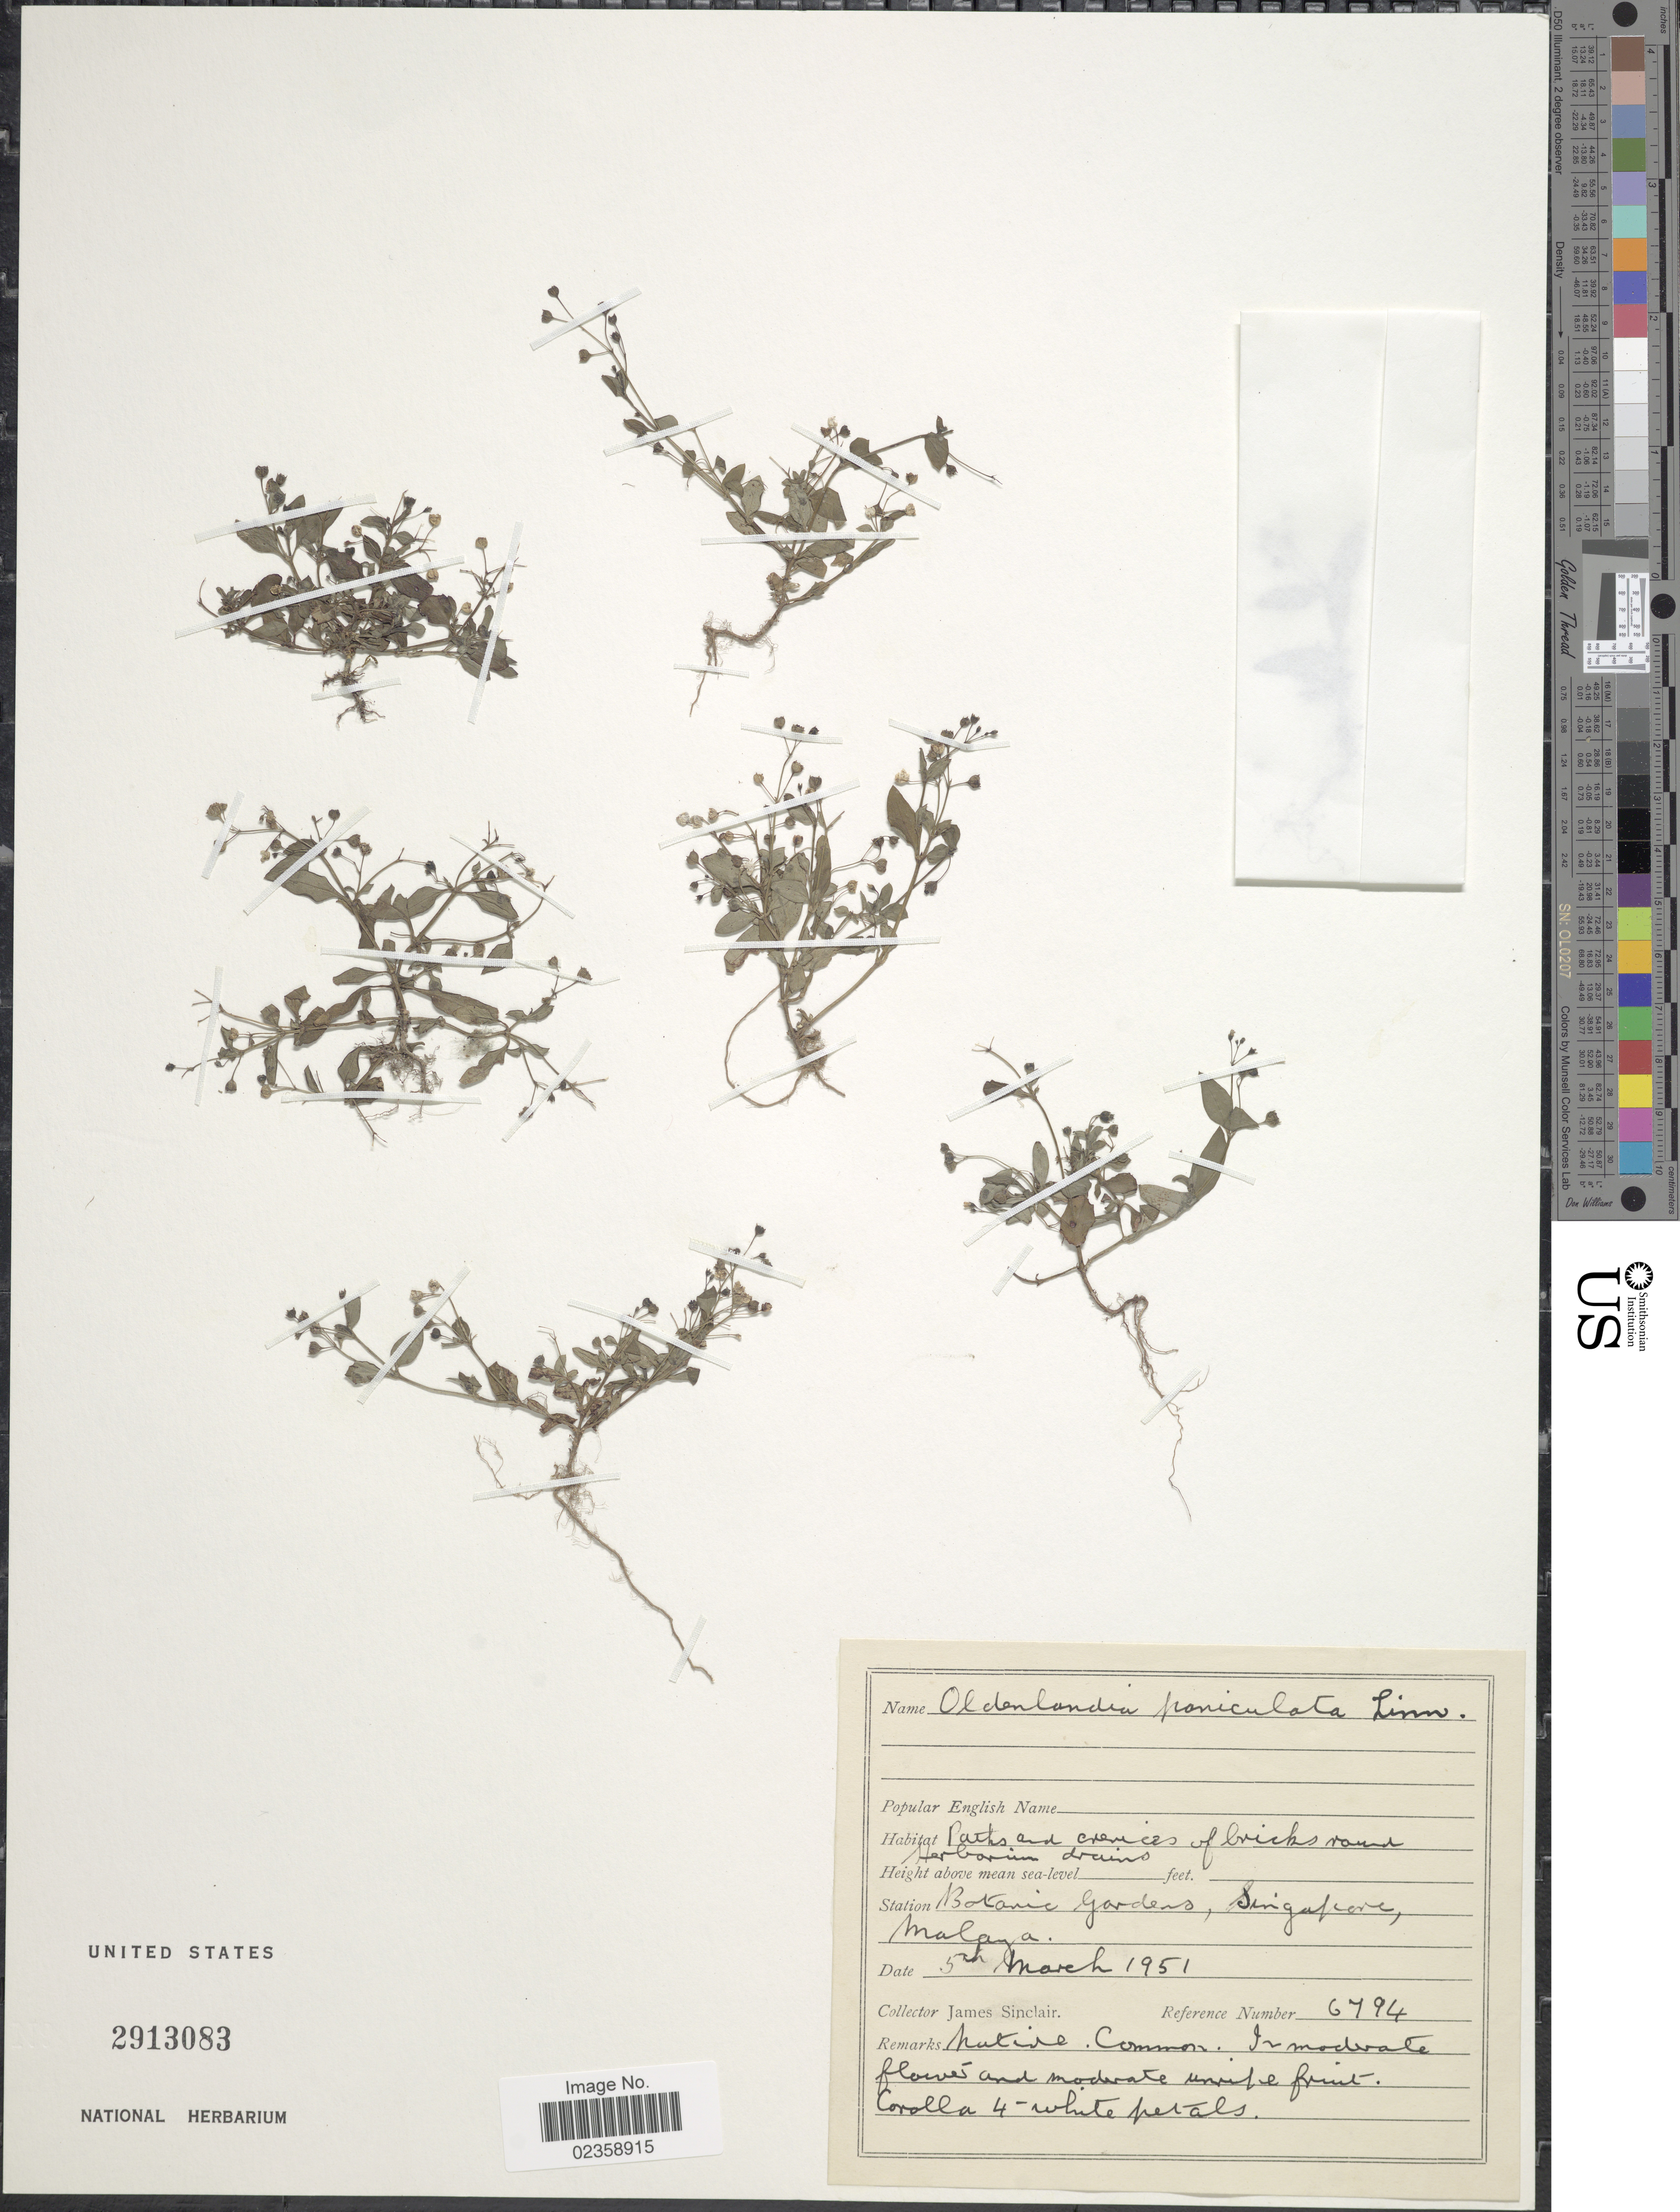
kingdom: Plantae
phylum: Tracheophyta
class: Magnoliopsida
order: Gentianales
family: Rubiaceae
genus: Oldenlandia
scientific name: Oldenlandia paniculata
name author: L.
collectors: J. Sinclair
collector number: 6794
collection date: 1951-03-05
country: Singapore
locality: Botanic Gardens, Singapore, Malaya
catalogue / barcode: US 2913083